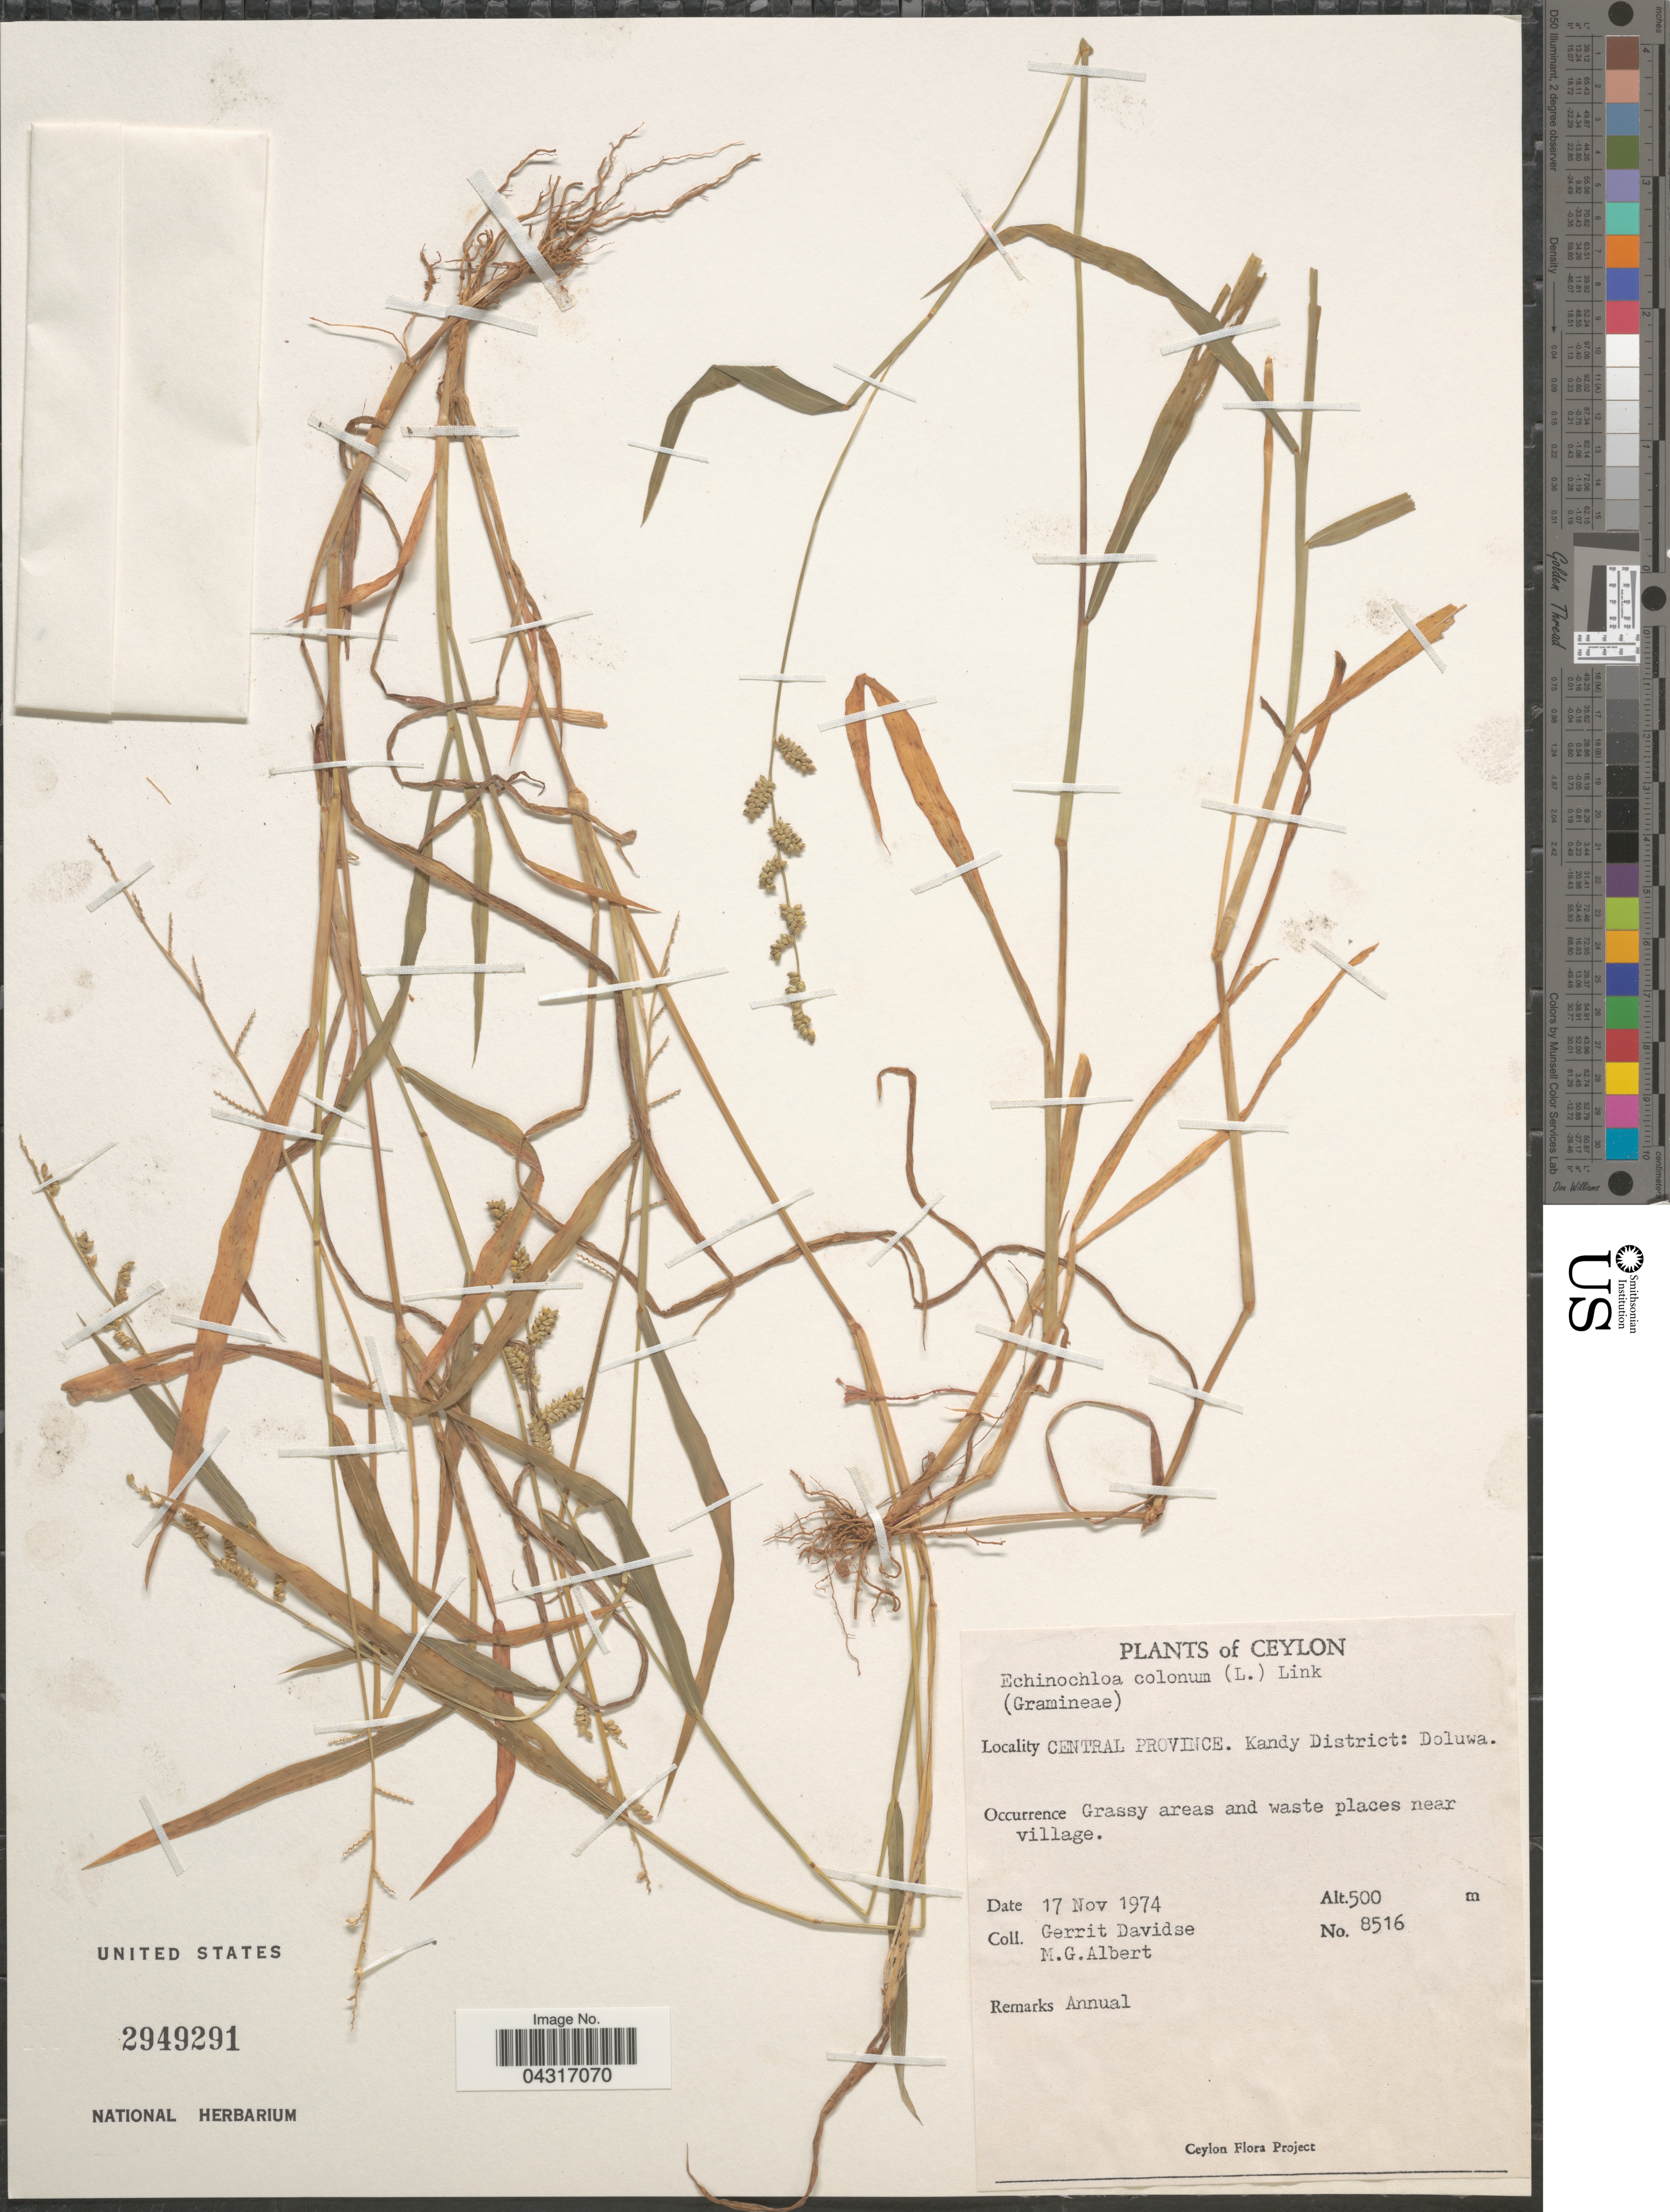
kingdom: Plantae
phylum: Tracheophyta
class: Liliopsida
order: Poales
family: Poaceae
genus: Echinochloa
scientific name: Echinochloa colona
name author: (L.) Link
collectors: G. Davidse & M. G. Albert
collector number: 8516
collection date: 1974-11-17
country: Sri Lanka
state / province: Central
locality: Ceylon. Kandy District: Doluwa.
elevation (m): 500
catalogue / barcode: US 2949291